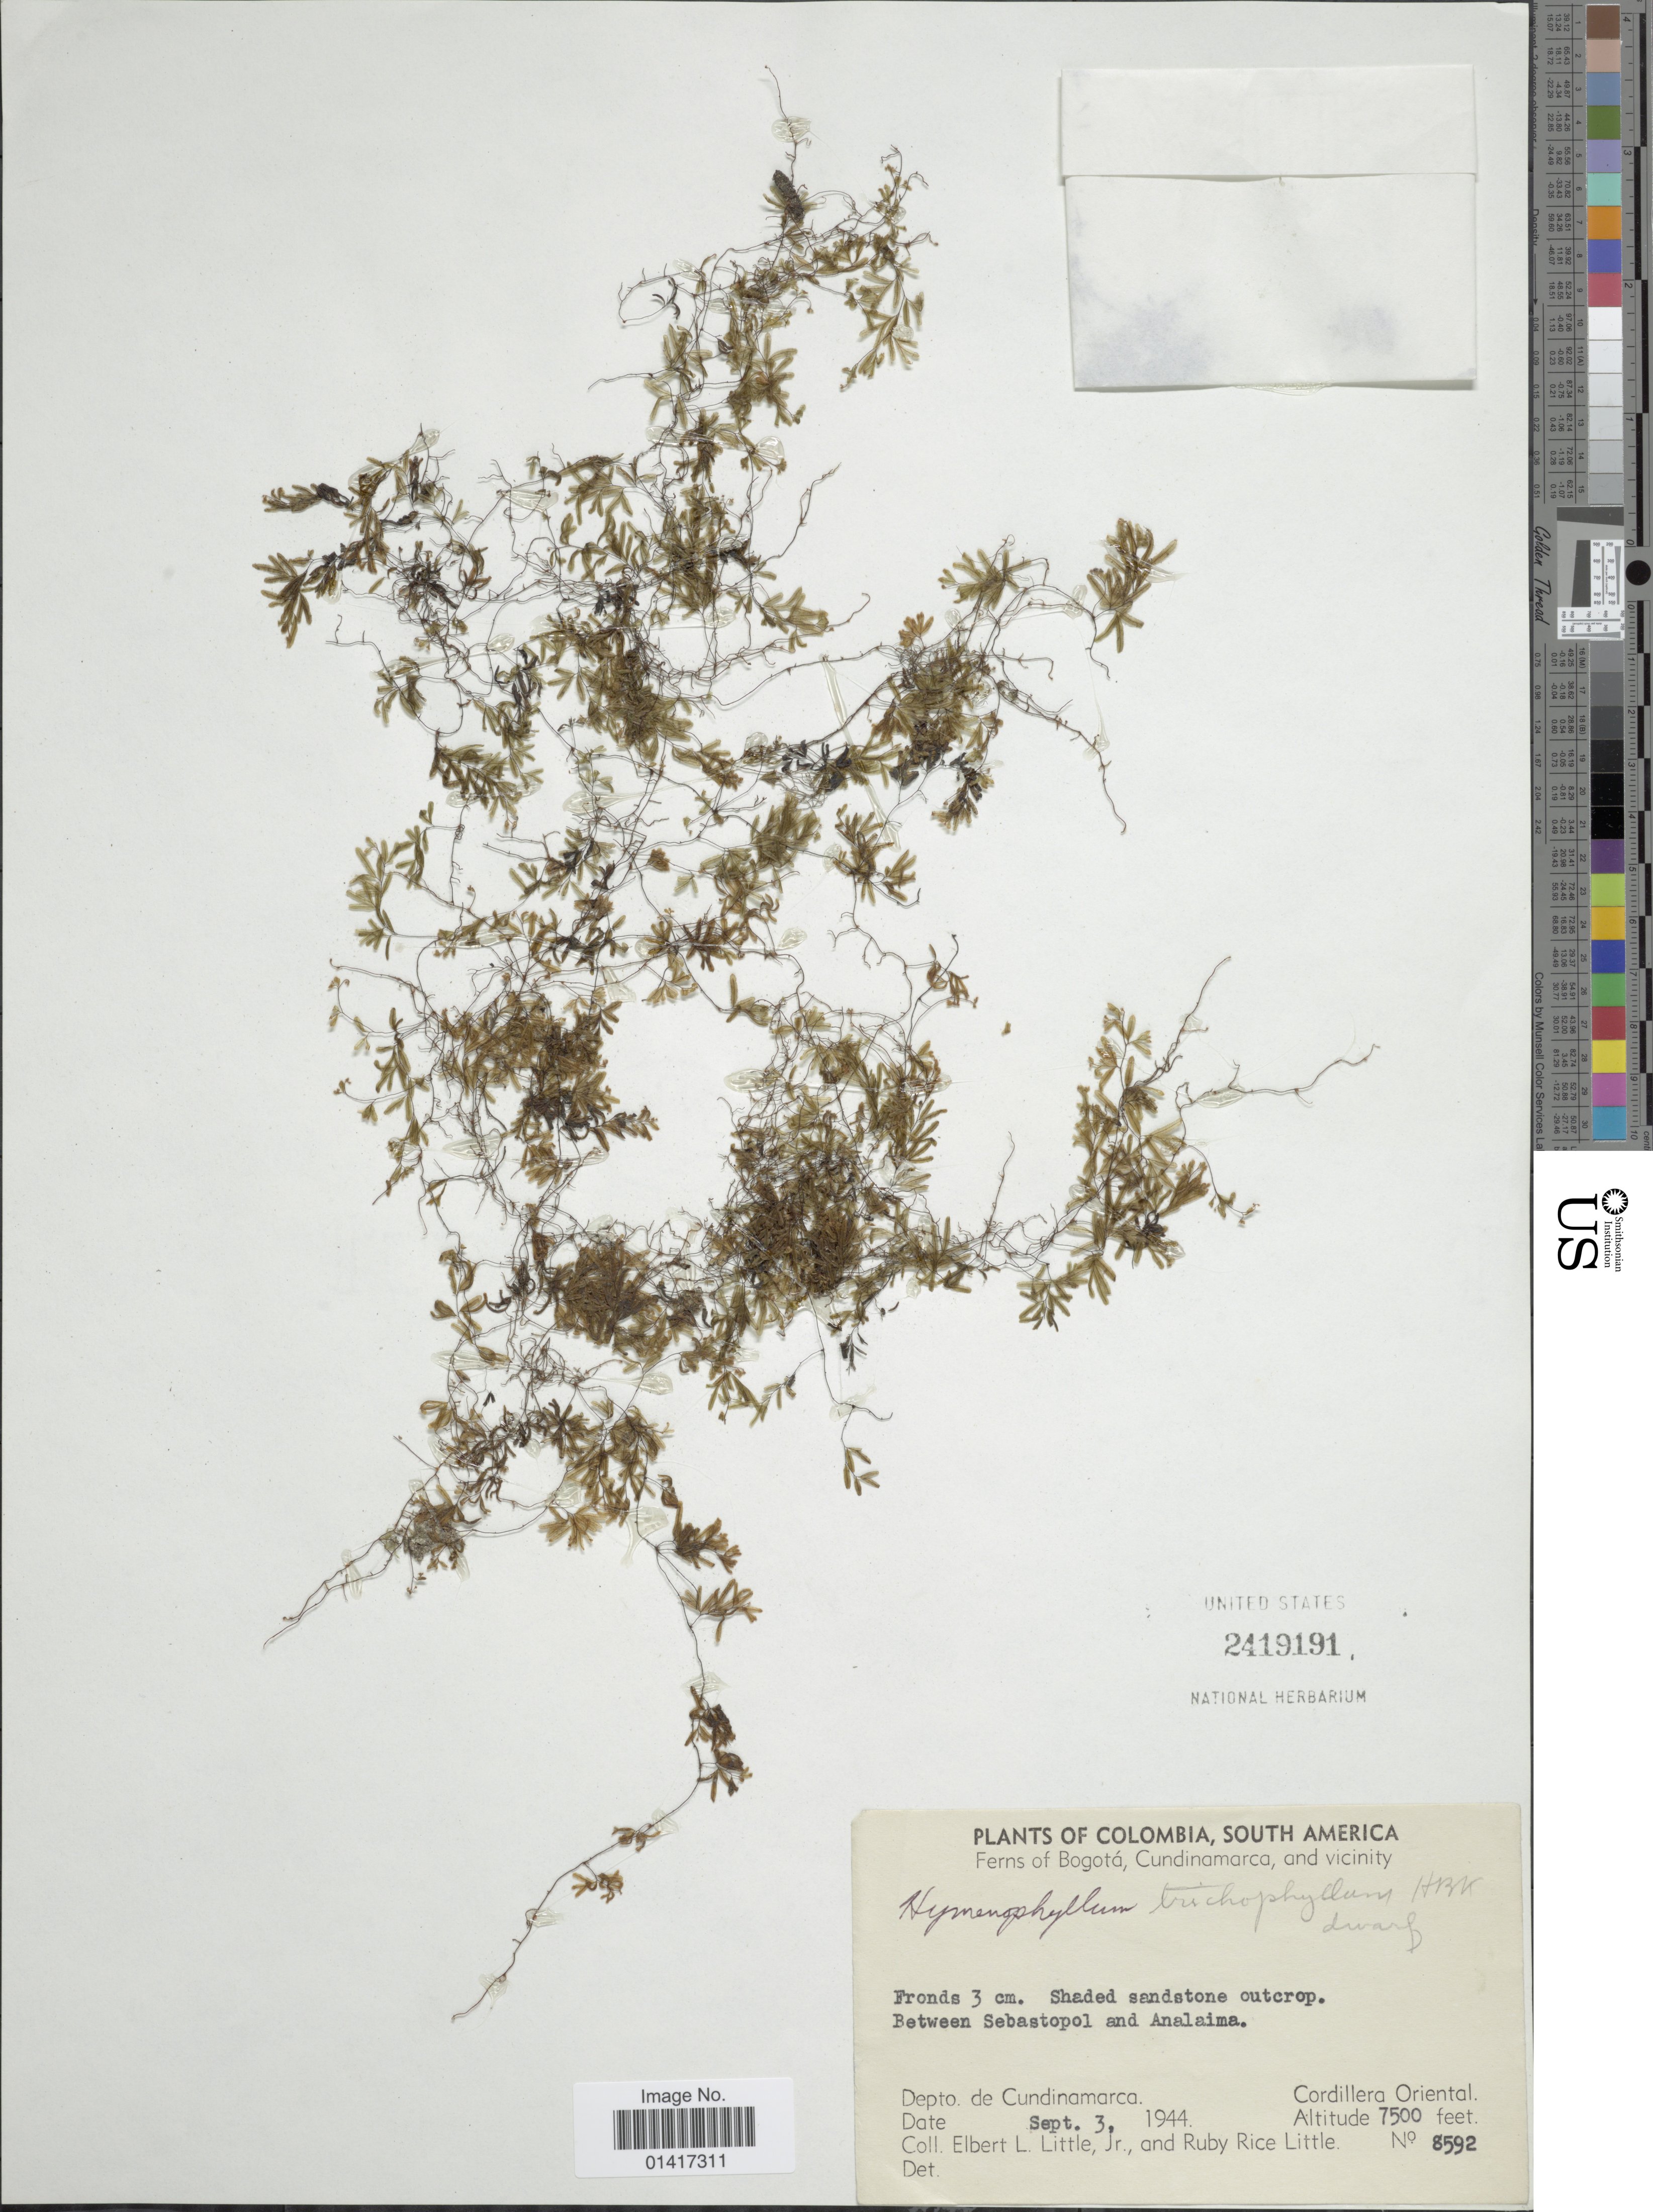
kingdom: Plantae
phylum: Tracheophyta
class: Polypodiopsida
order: Hymenophyllales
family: Hymenophyllaceae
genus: Hymenophyllum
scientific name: Hymenophyllum trichophyllum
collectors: E. L. Little & R. R. Little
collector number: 8592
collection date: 1944-09-03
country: Colombia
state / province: Cundinamarca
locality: Shaded sandstone outcrop. Between Sebastopol and Analaima, Cordillera Oriental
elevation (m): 2286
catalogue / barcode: US 2419191